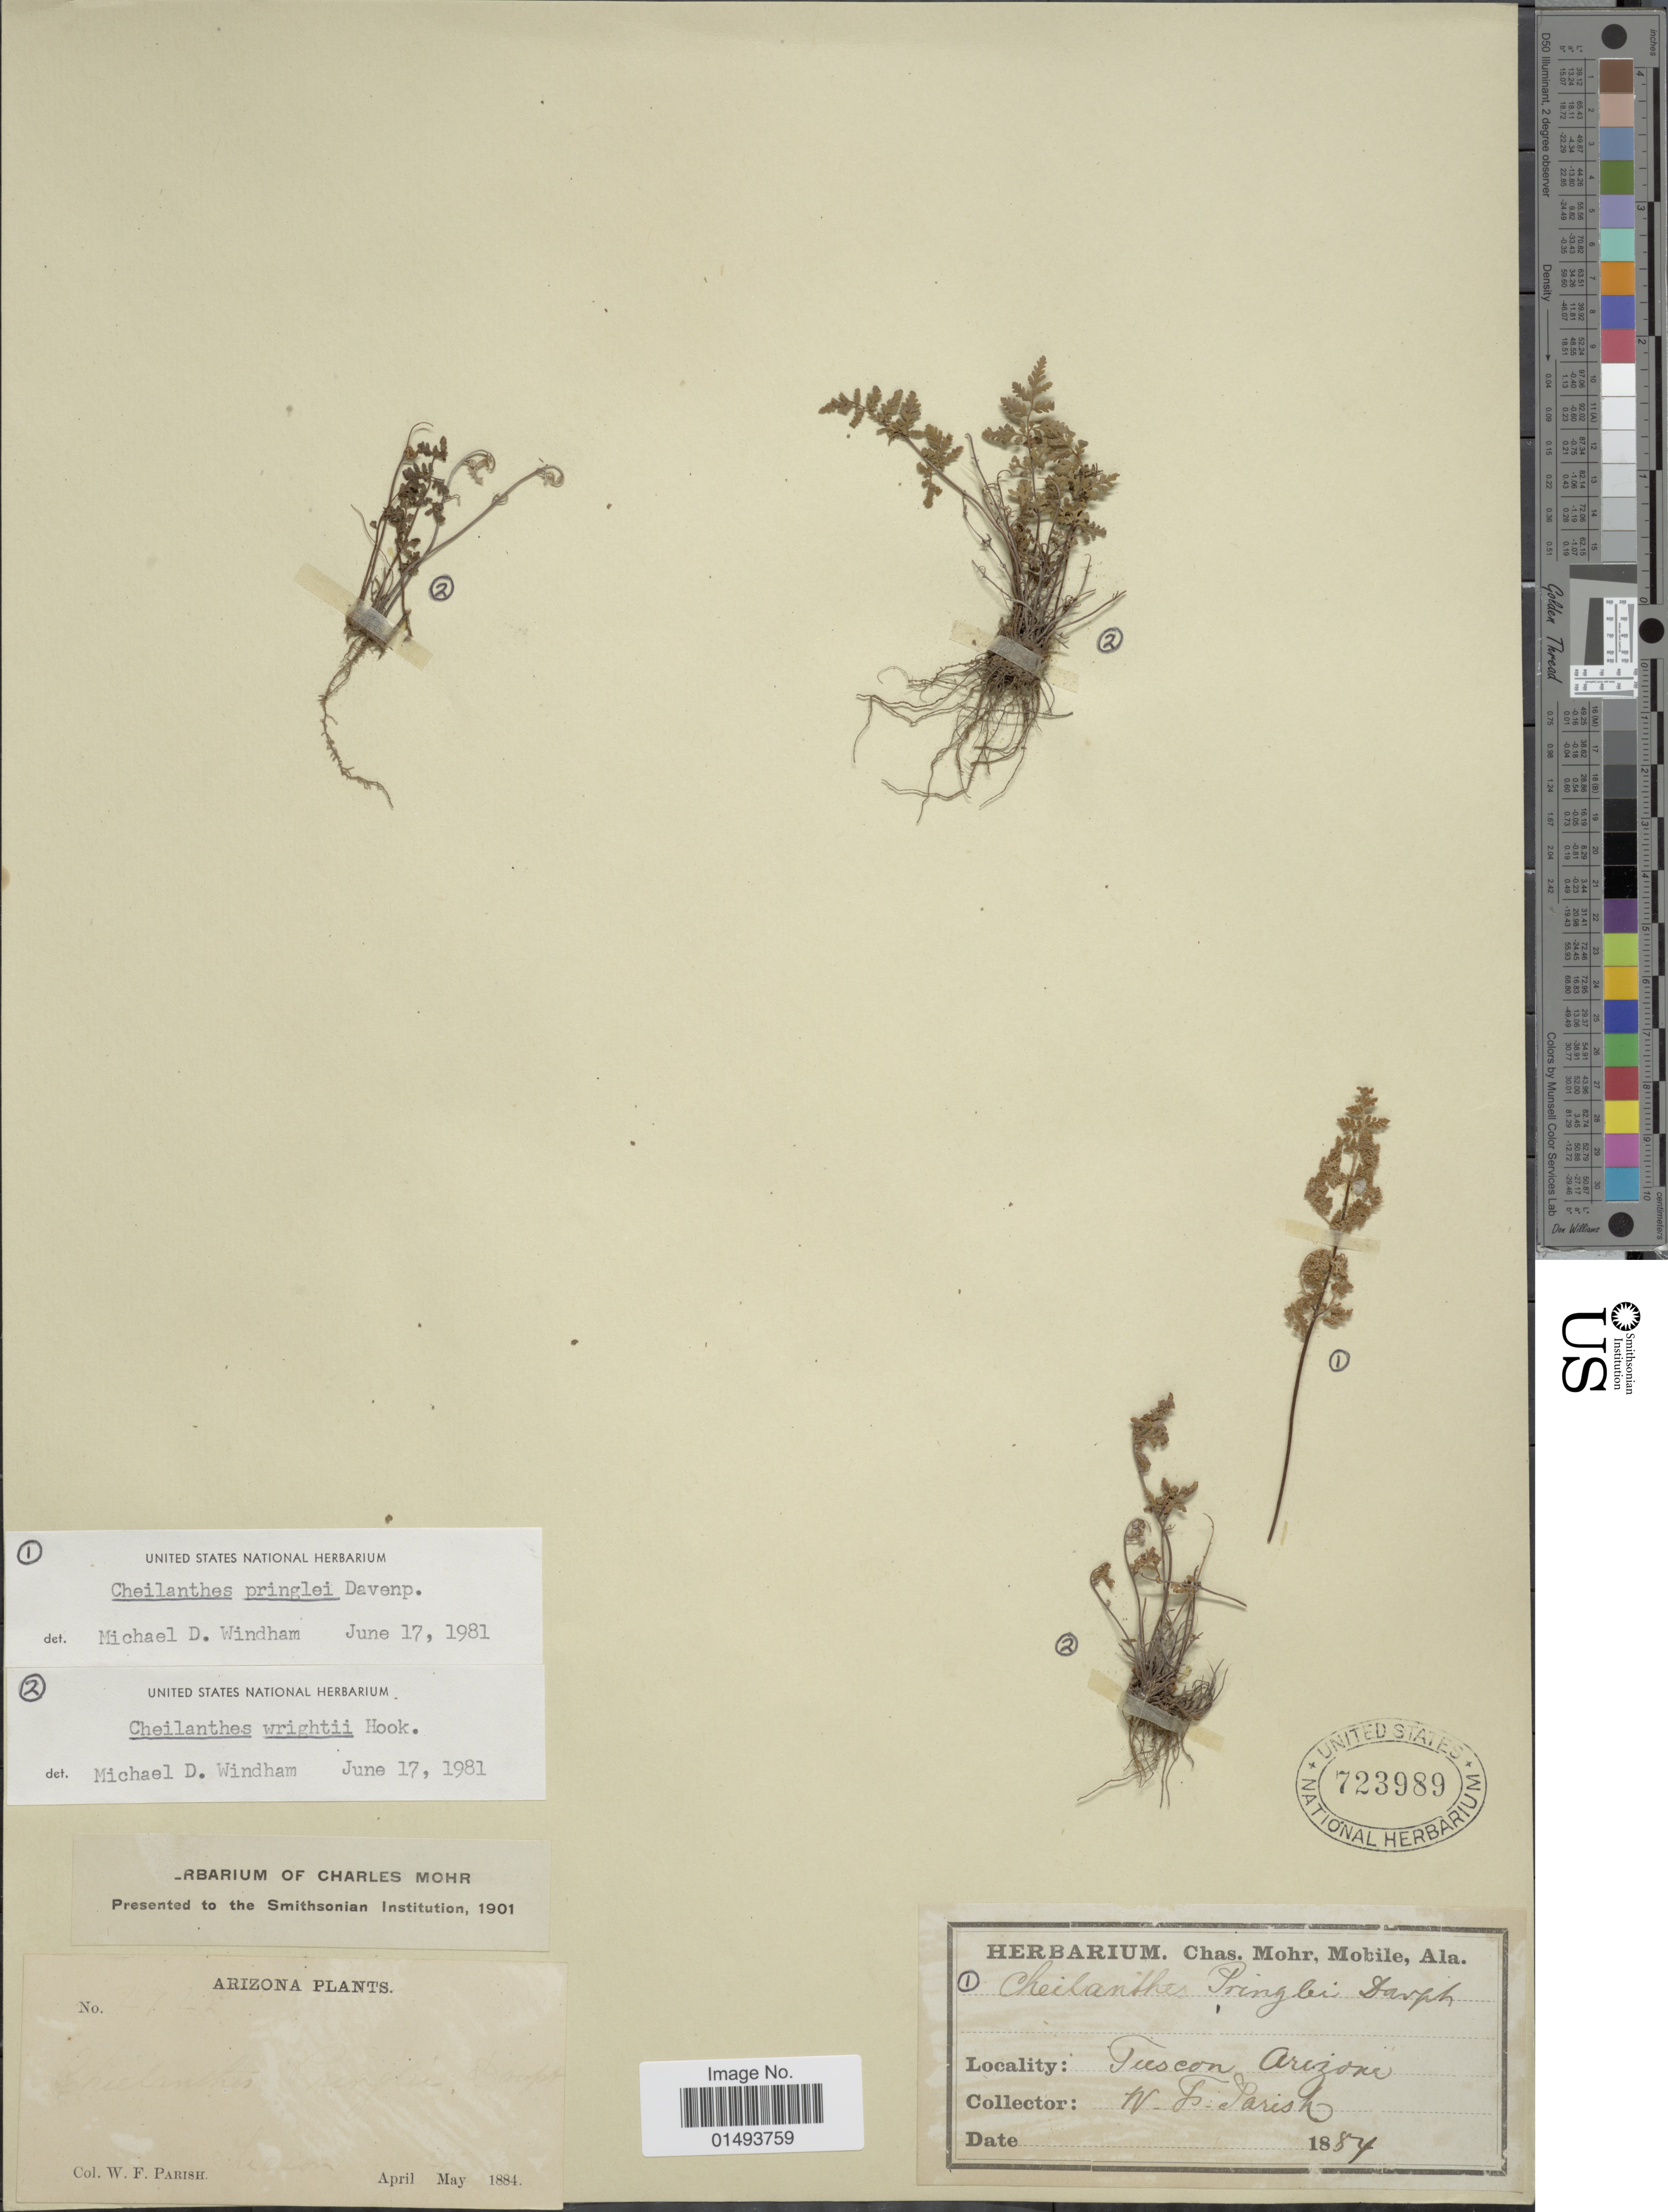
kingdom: Plantae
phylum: Tracheophyta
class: Polypodiopsida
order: Polypodiales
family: Pteridaceae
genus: Myriopteris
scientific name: Myriopteris pringlei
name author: (Davenp.) Grusz & Windham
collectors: W. F. Parish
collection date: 1884-04/1884-05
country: United States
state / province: Arizona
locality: Tucson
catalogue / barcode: US 723989